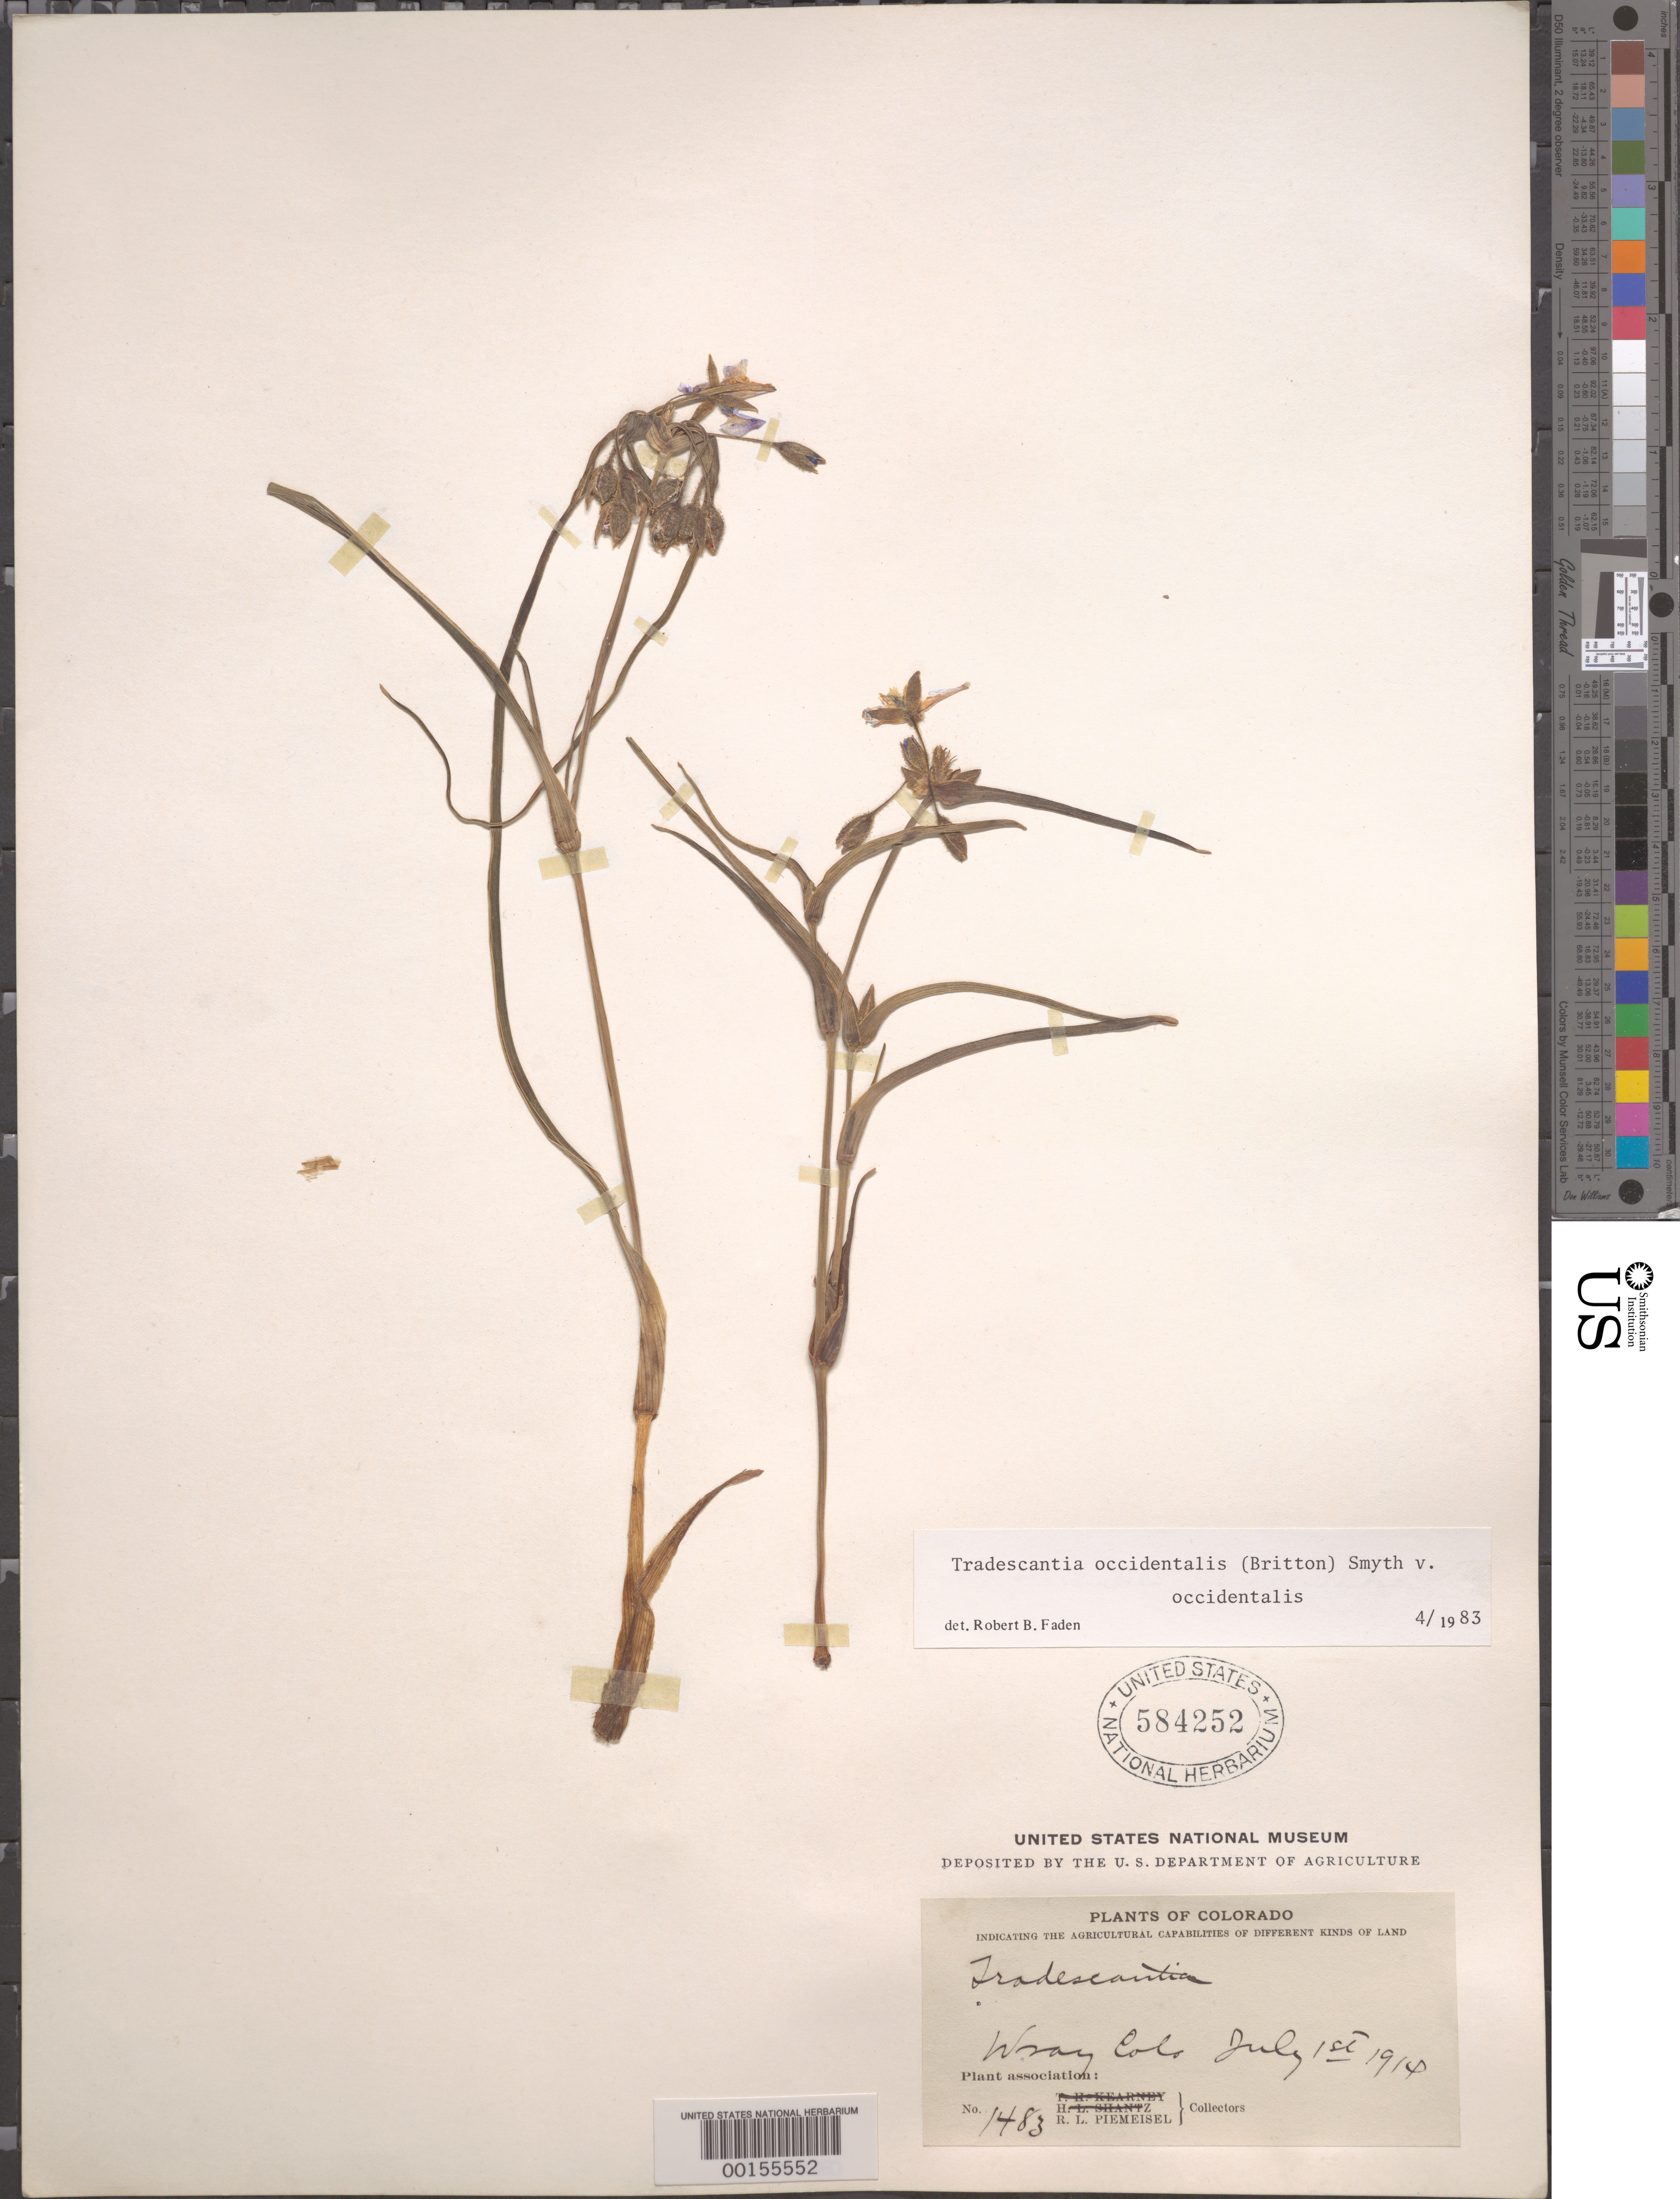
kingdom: Plantae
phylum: Tracheophyta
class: Liliopsida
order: Commelinales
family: Commelinaceae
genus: Tradescantia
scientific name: Tradescantia occidentalis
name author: (Britton) Smyth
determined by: Faden, Robert B., (US), Smithsonian Institution - National Museum of Natural History (UNITED STATES)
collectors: R. L. Piemeisel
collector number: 1483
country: United States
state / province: Colorado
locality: Wray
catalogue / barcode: US 584252